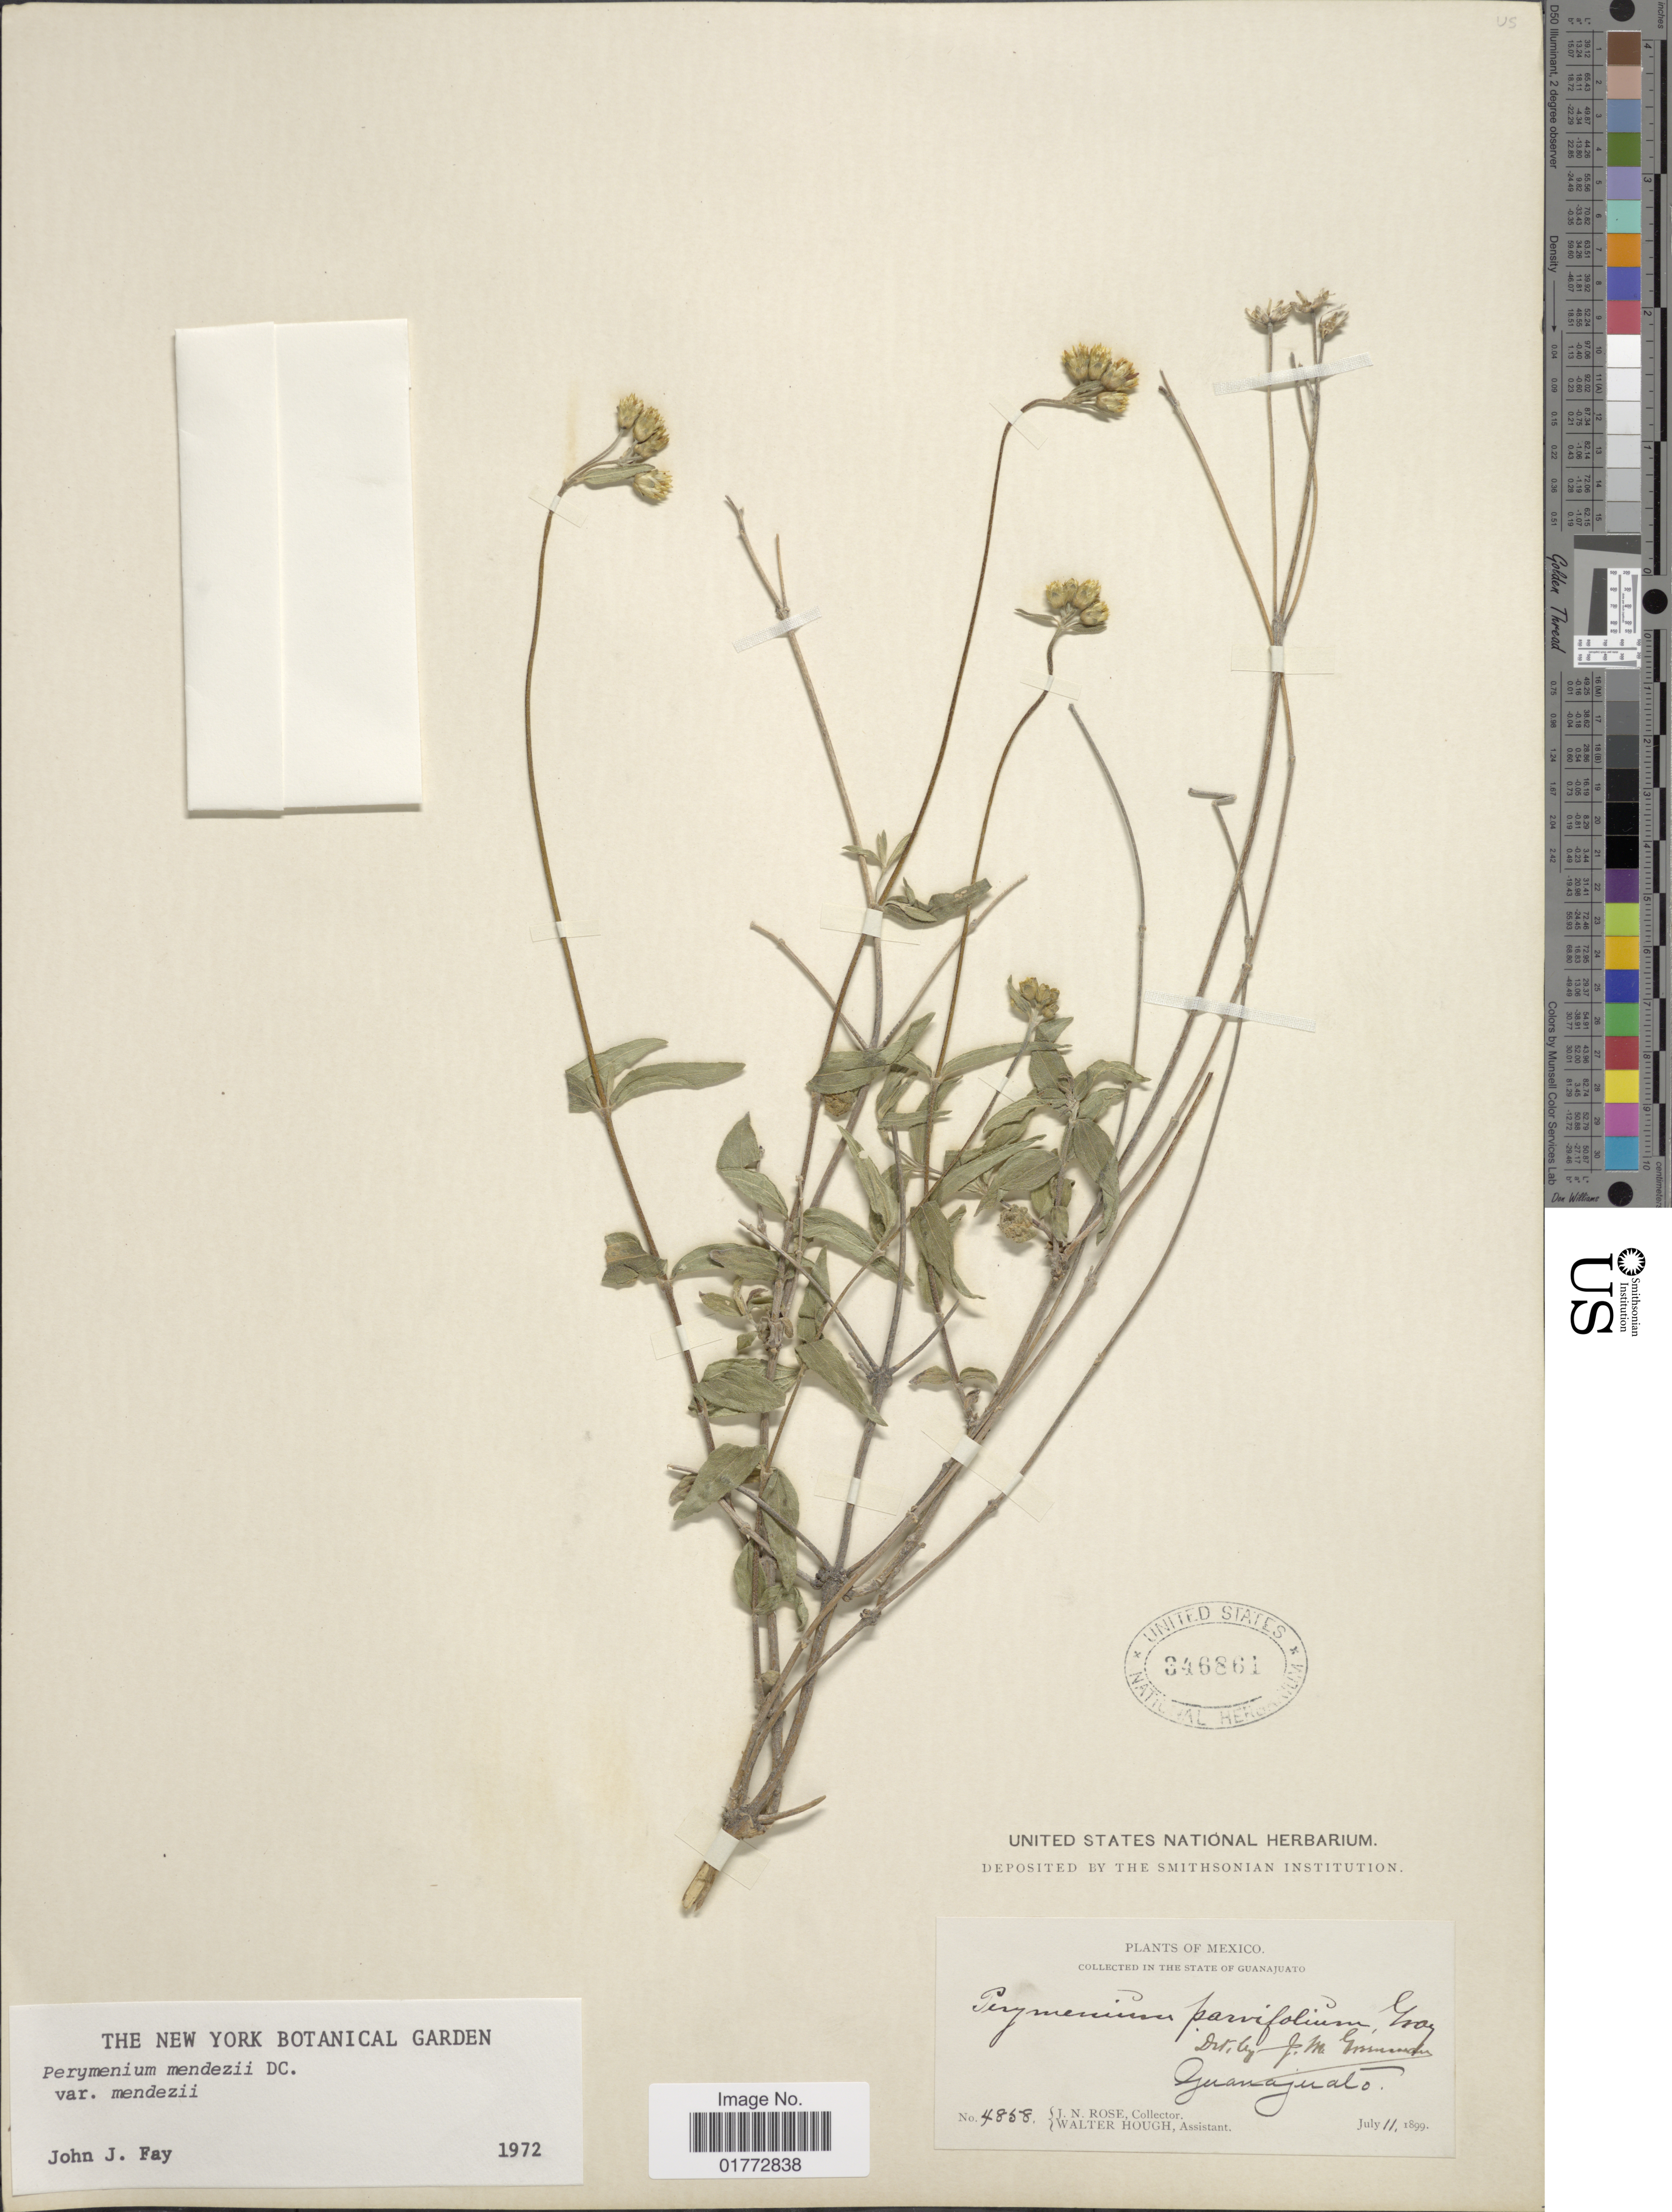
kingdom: Plantae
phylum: Tracheophyta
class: Magnoliopsida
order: Asterales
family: Asteraceae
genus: Perymenium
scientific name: Perymenium mendezii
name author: DC.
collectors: J. N. Rose & W. Hough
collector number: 4858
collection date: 1899-07-11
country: Mexico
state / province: Guanajuato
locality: Guanajuato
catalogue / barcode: US 346861